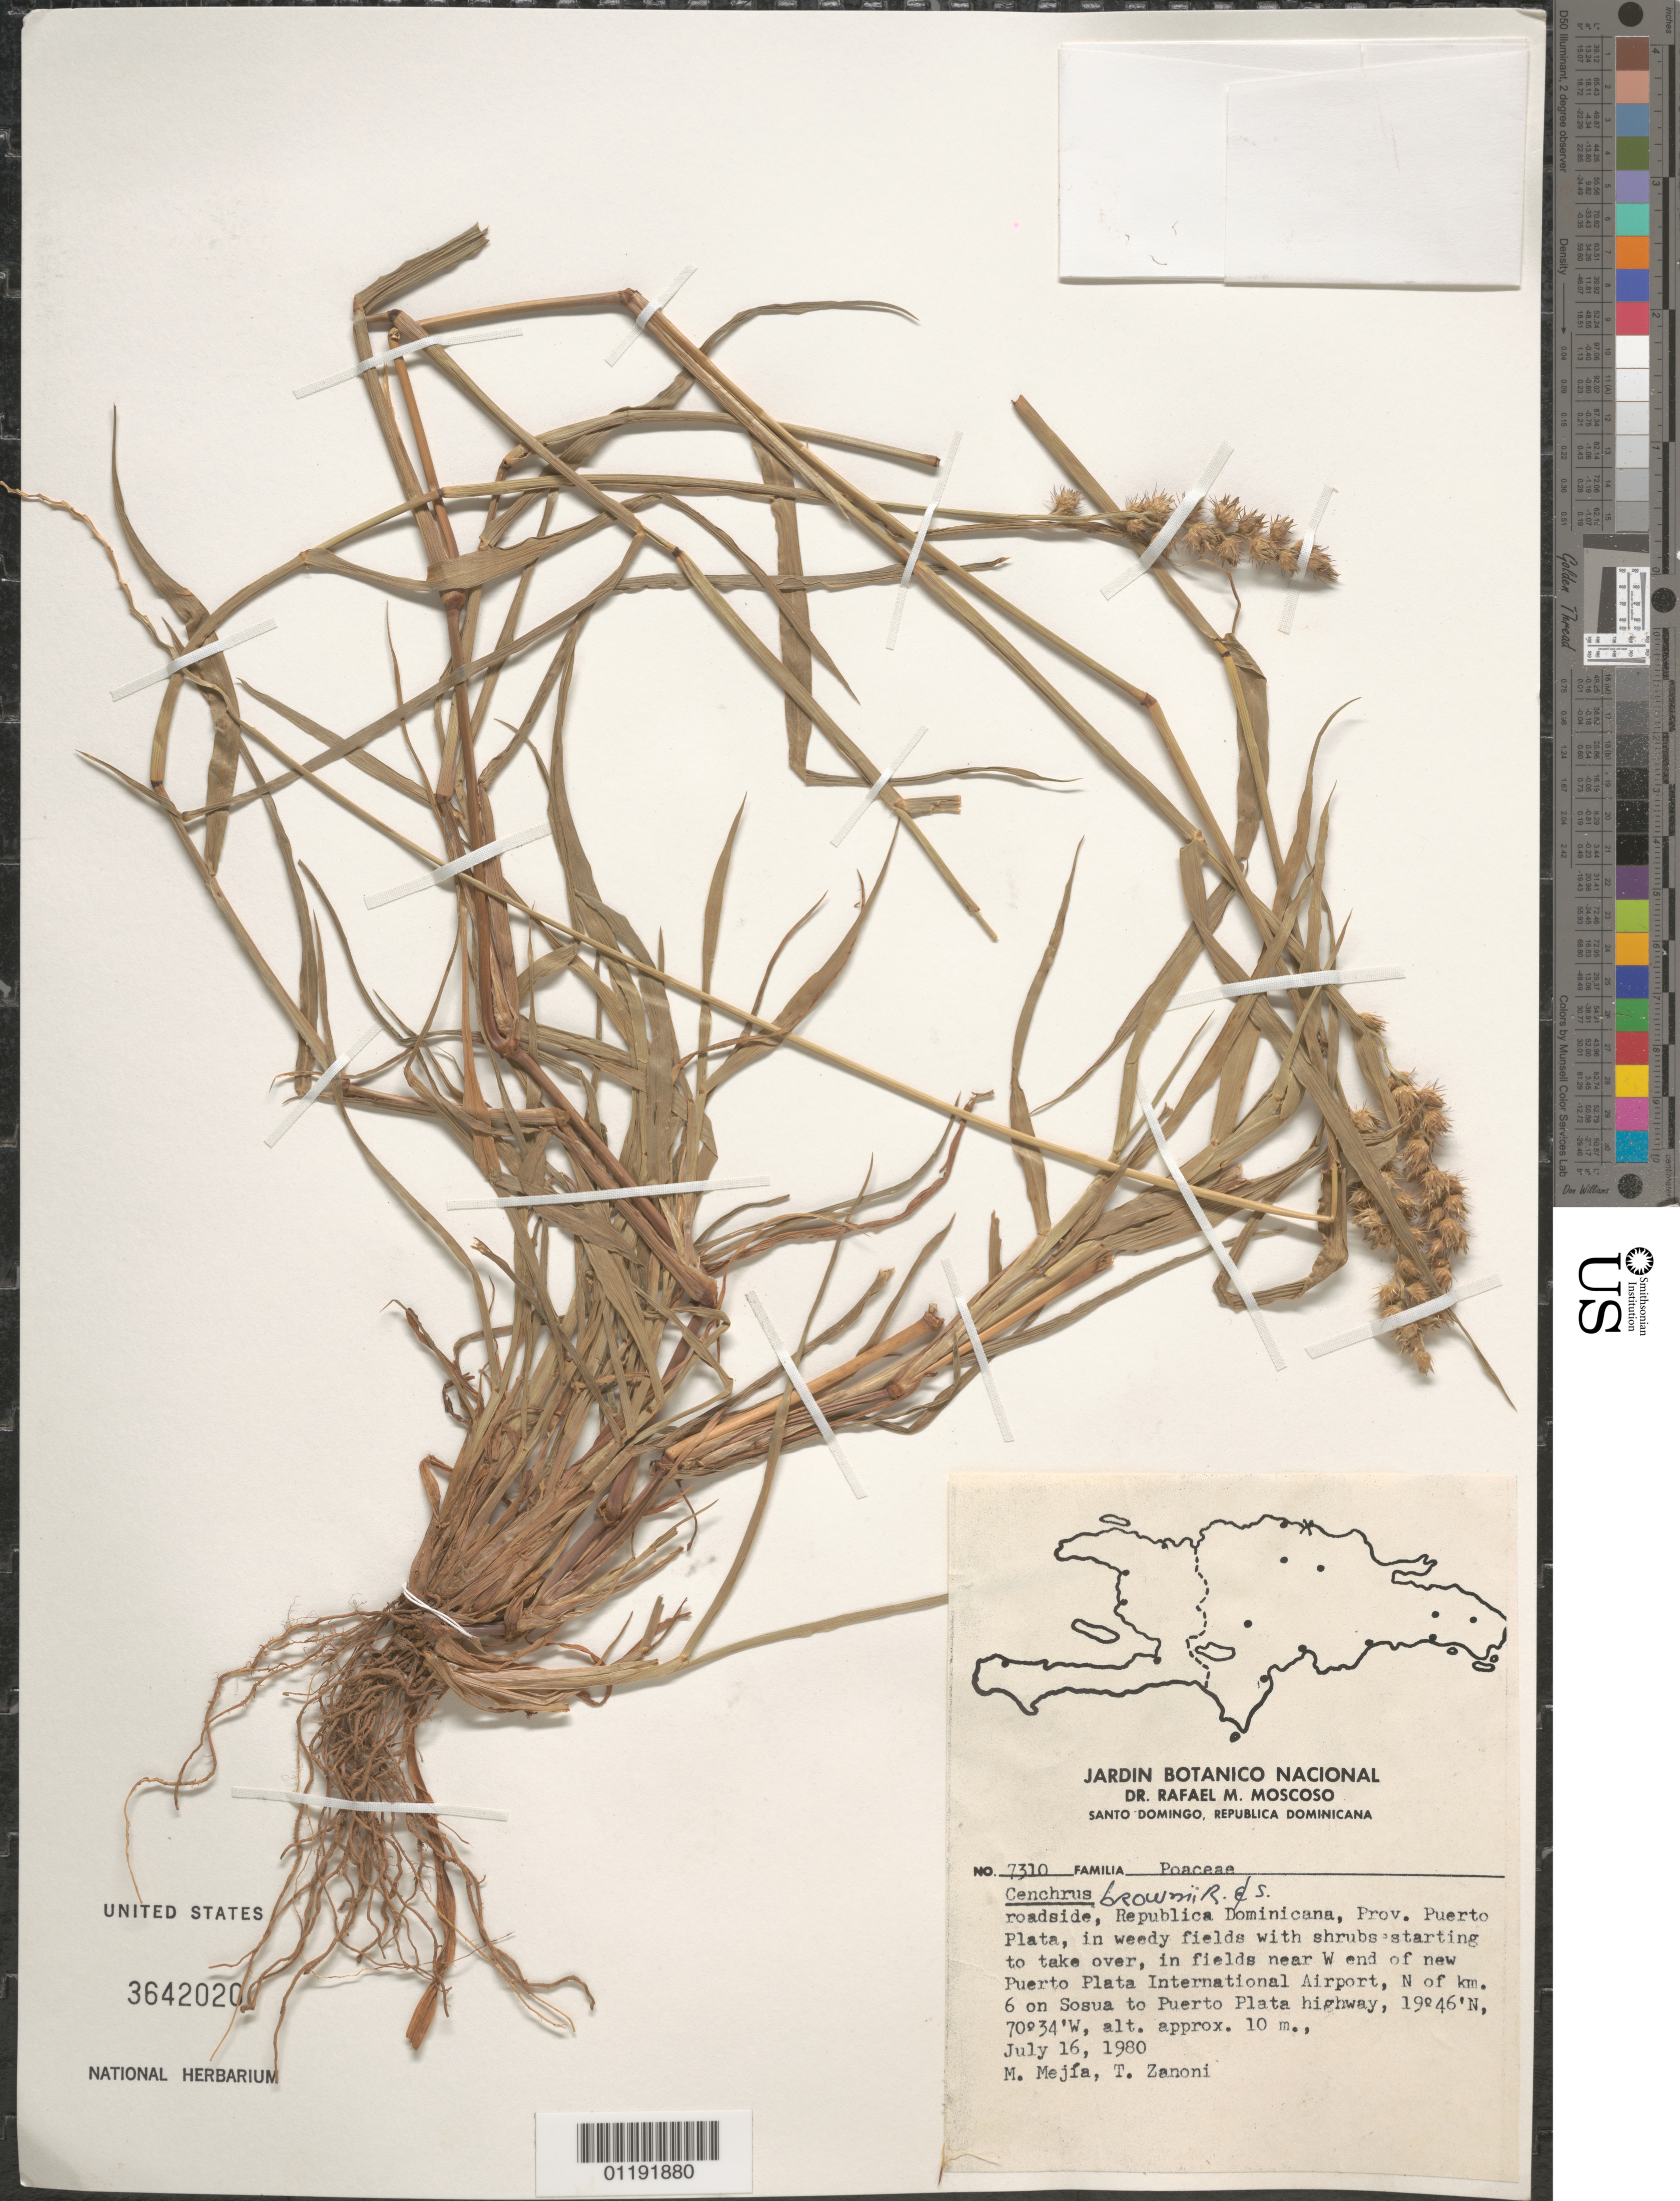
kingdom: Plantae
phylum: Tracheophyta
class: Liliopsida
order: Poales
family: Poaceae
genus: Cenchrus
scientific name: Cenchrus brownii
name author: Roem. & Schult.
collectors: M. Mejia & T. A. Zanoni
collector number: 7310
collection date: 1980-07-16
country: Dominican Republic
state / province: Puerto Plata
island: Hispaniola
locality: Near W end of new Puerto Plata International Airport, N of km 6 on Sosua to Puerto Plata highway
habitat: Roadside, weedy fields with shrubs starting to take over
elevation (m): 10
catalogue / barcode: US 3642020